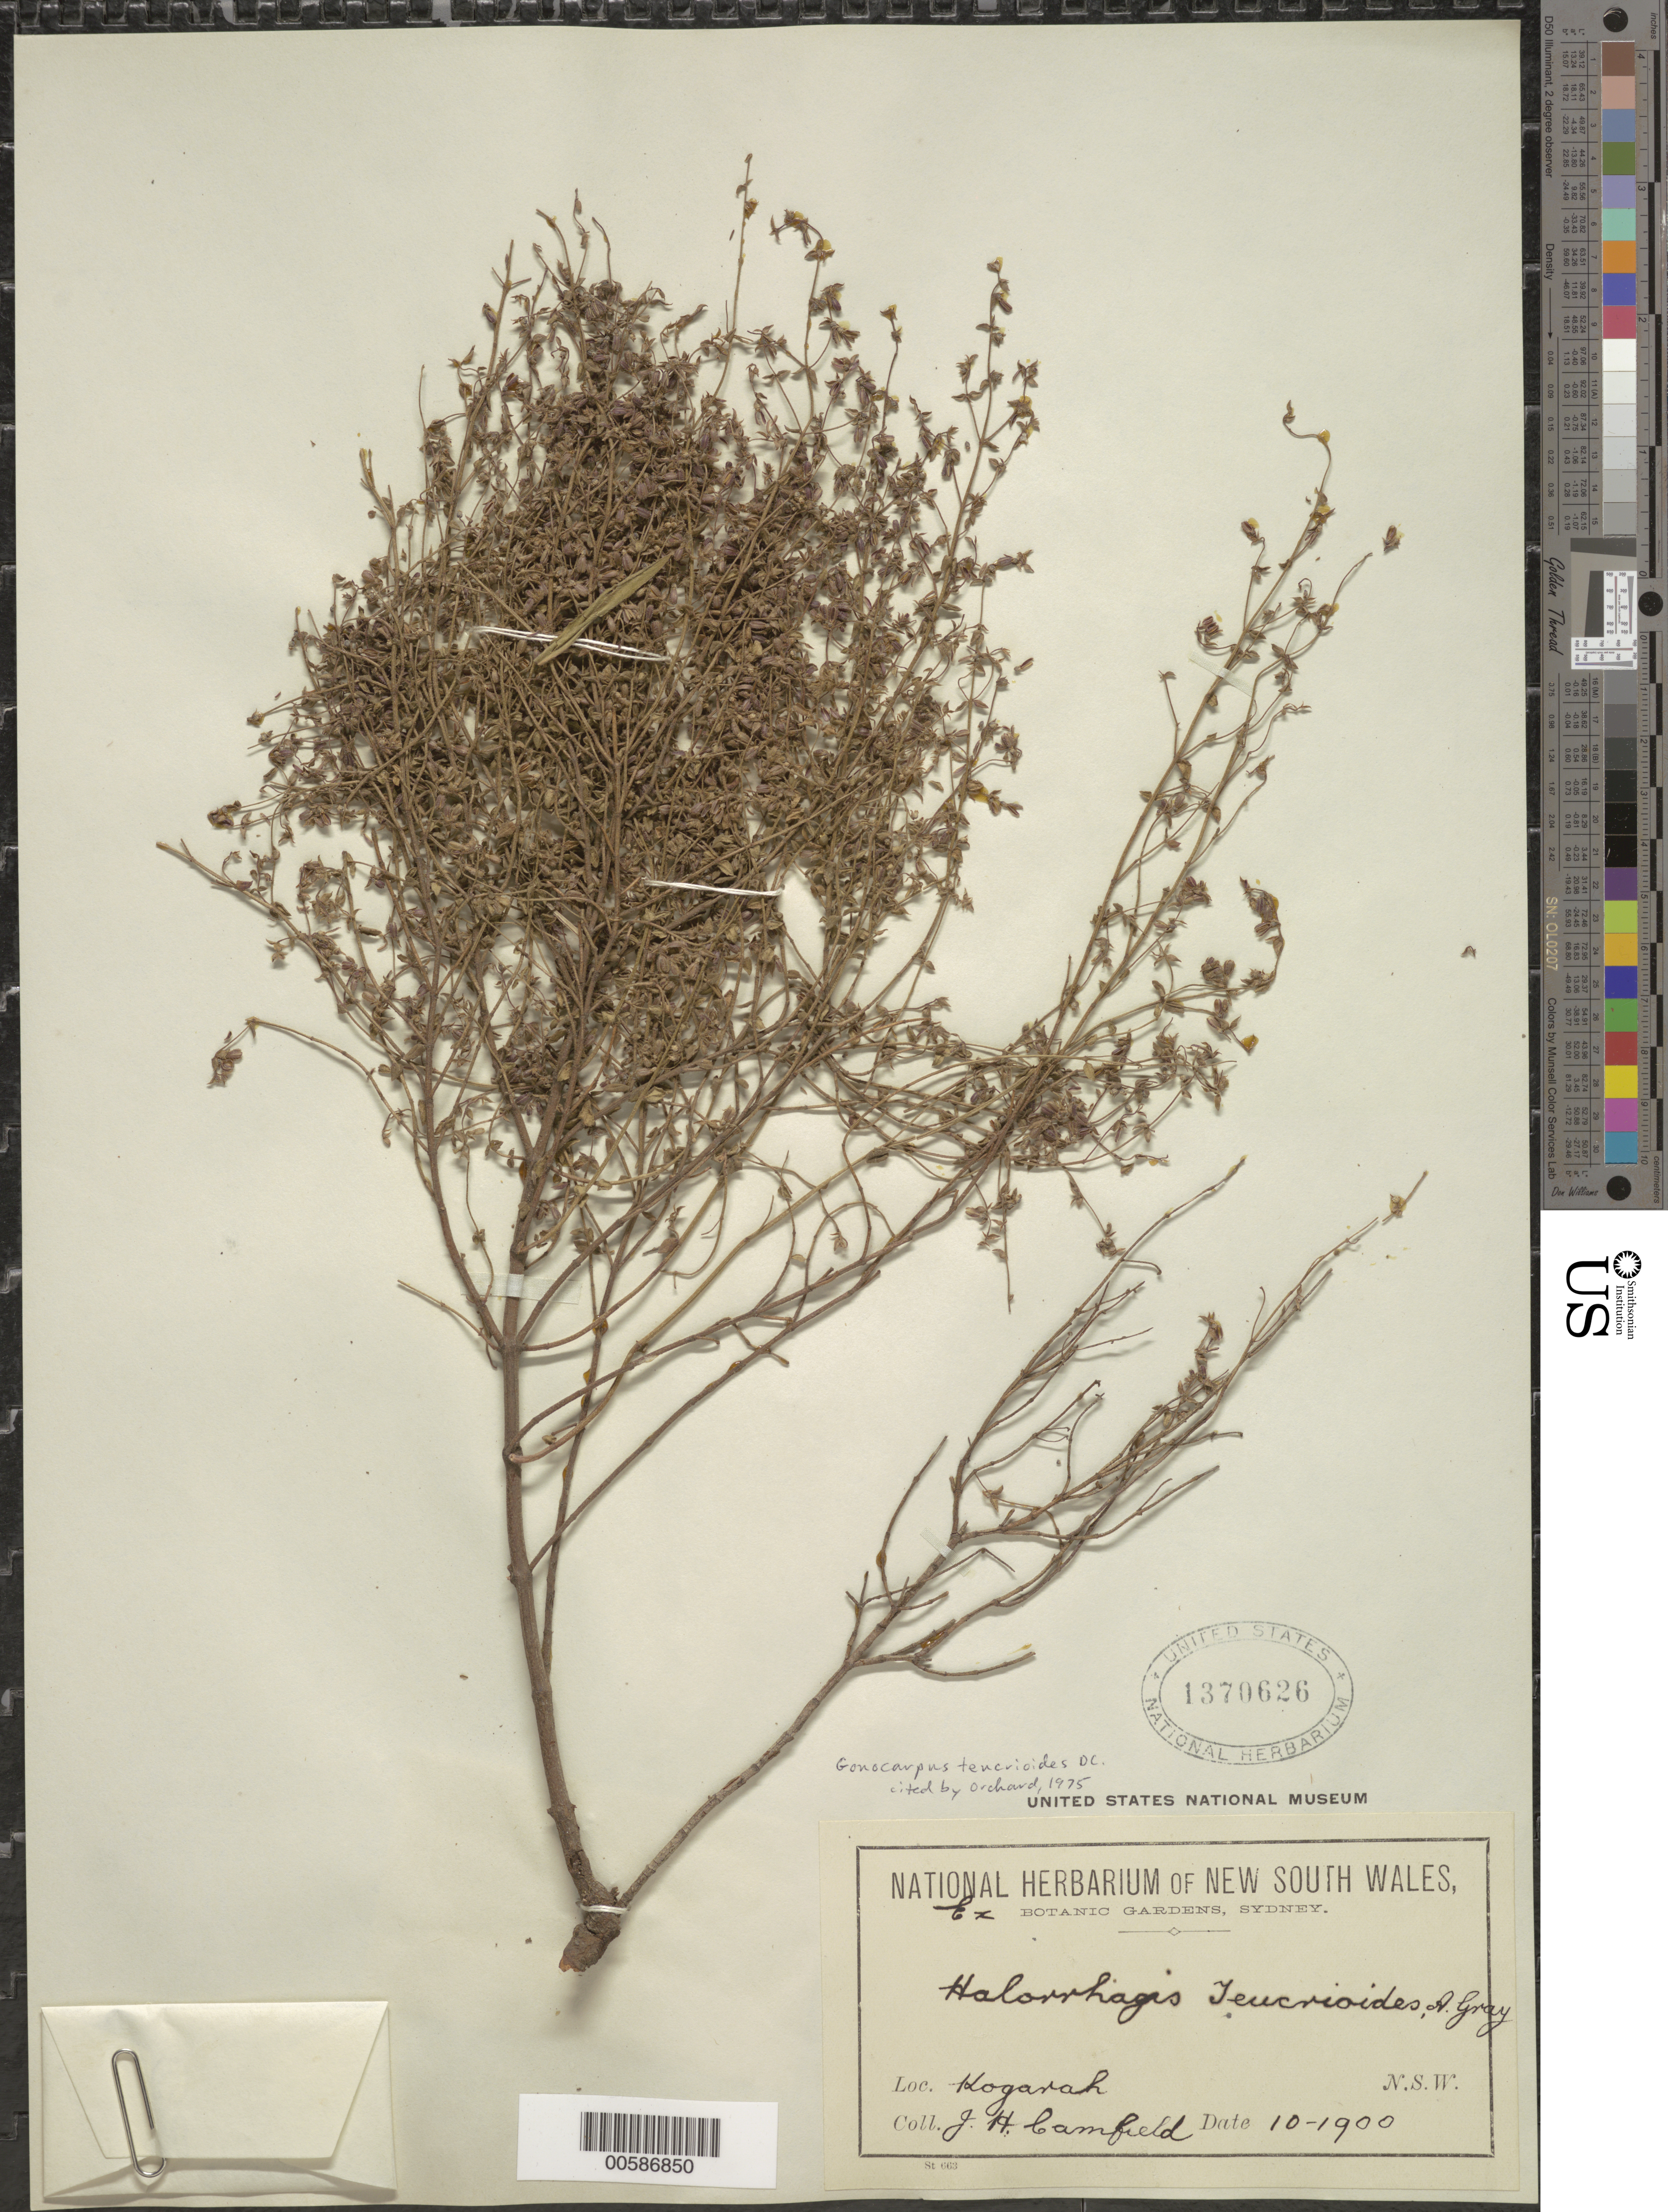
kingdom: Plantae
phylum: Tracheophyta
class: Magnoliopsida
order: Saxifragales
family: Haloragaceae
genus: Gonocarpus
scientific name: Gonocarpus teucrioides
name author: DC.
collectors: J. Camfield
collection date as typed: Oct 1900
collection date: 1900-10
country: Australia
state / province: New South Wales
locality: Kogarah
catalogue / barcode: US 1370626